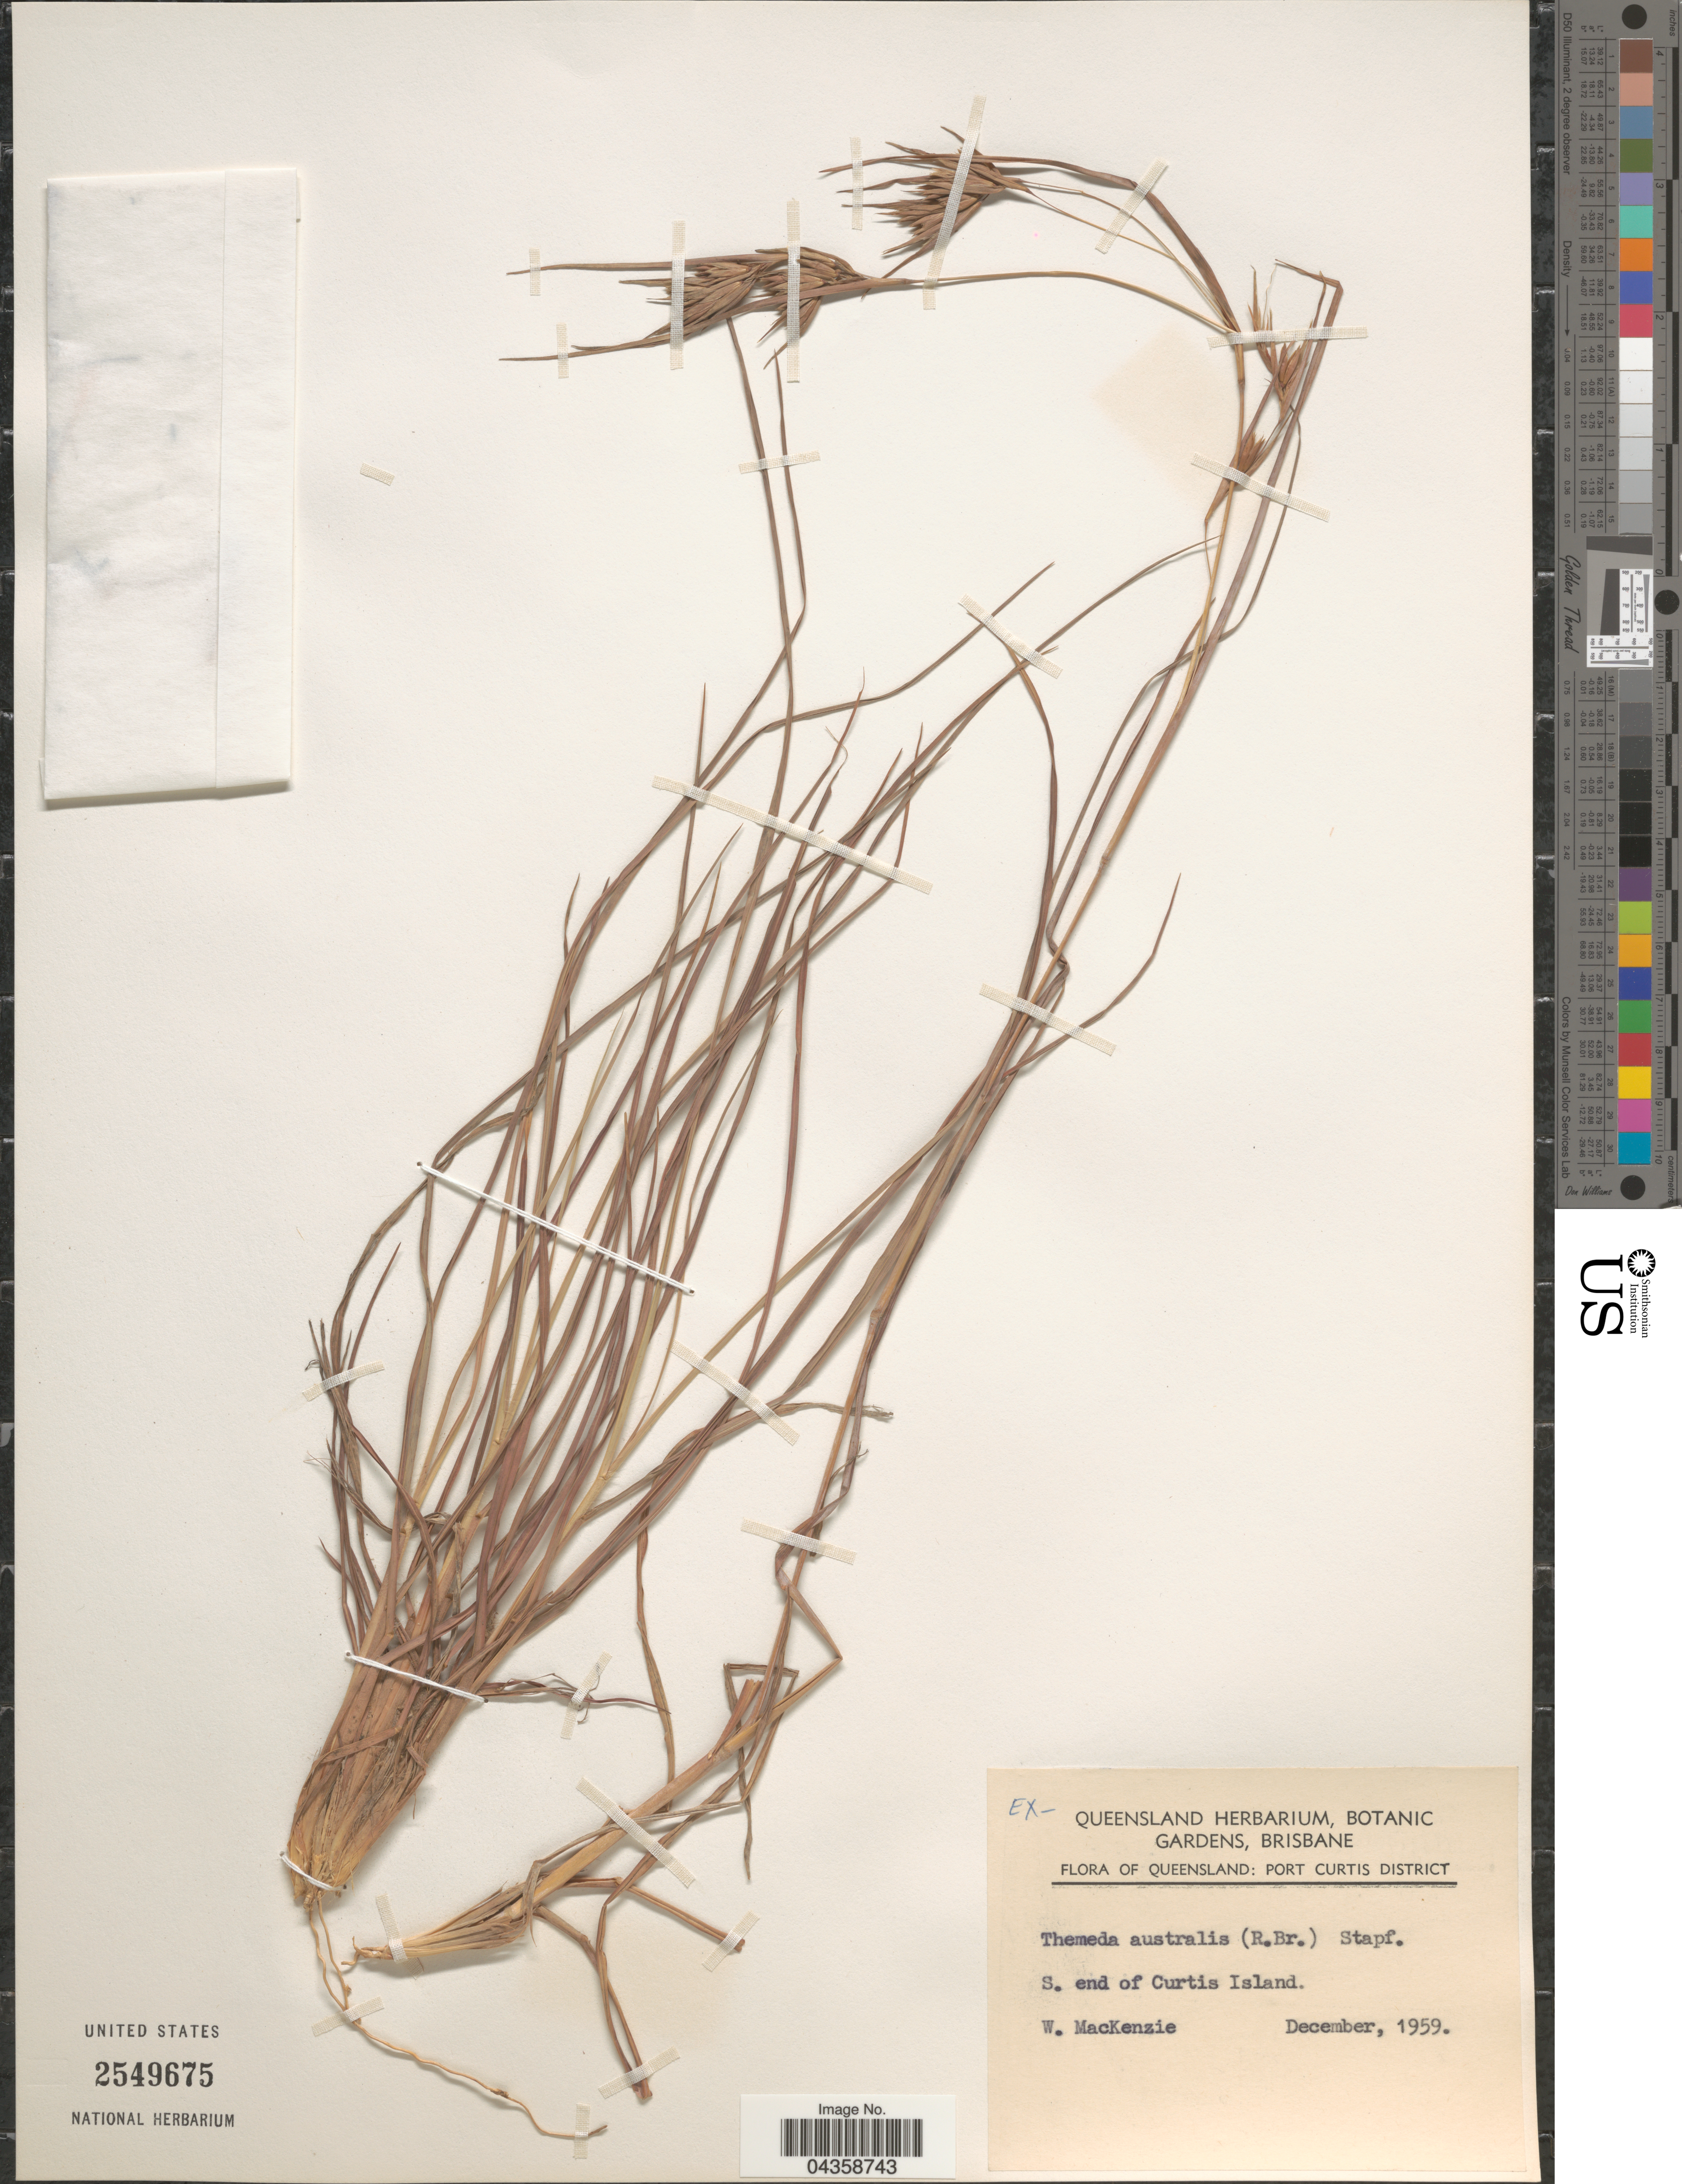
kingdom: Plantae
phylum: Tracheophyta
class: Liliopsida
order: Poales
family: Poaceae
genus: Themeda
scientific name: Themeda triandra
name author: Forssk.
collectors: W. MacKenzie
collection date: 1959-12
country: Australia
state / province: Queensland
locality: Port Curtis District. S. end of Curtis Island.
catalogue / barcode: US 2549675